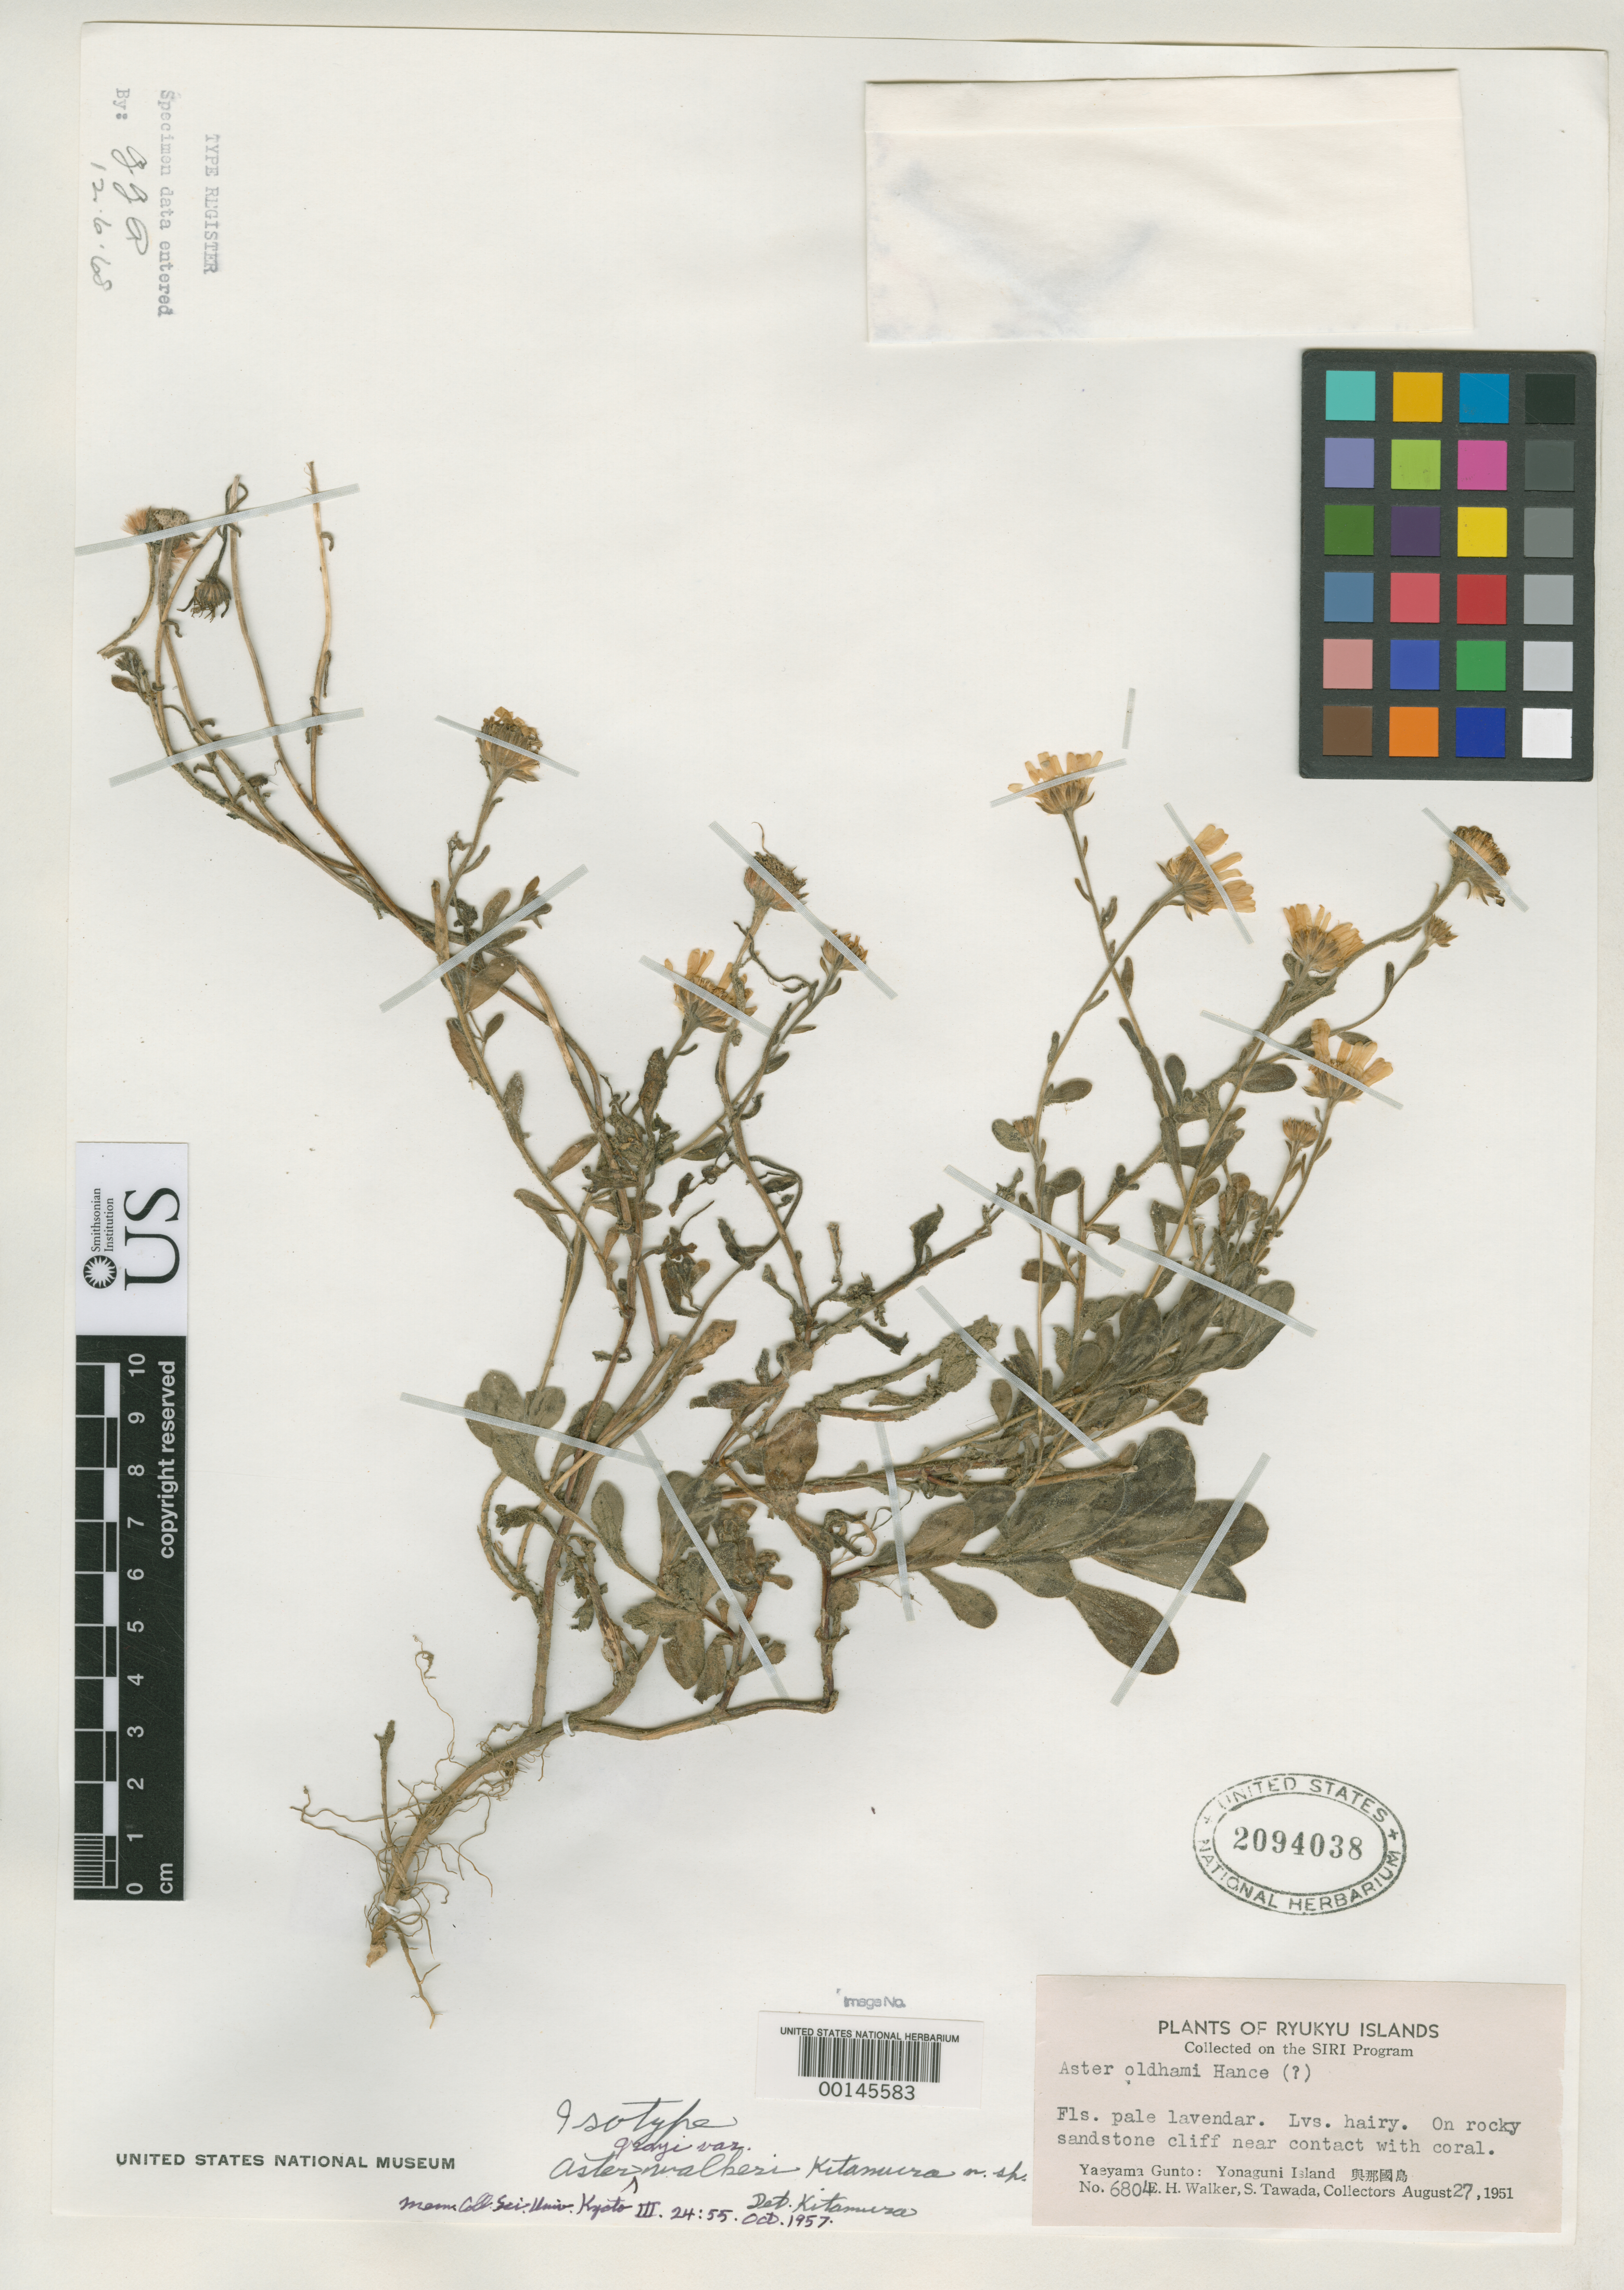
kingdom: Plantae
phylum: Tracheophyta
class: Magnoliopsida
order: Asterales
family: Asteraceae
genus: Aster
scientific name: Aster asa-grayi var. walkeri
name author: Kitamura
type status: Isotype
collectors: E. H. Walker & S. Tawada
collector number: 6804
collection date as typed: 27 Aug 1951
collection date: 1951-08-27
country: Japan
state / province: Okinawa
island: Yonaguni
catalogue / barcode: US 2094038